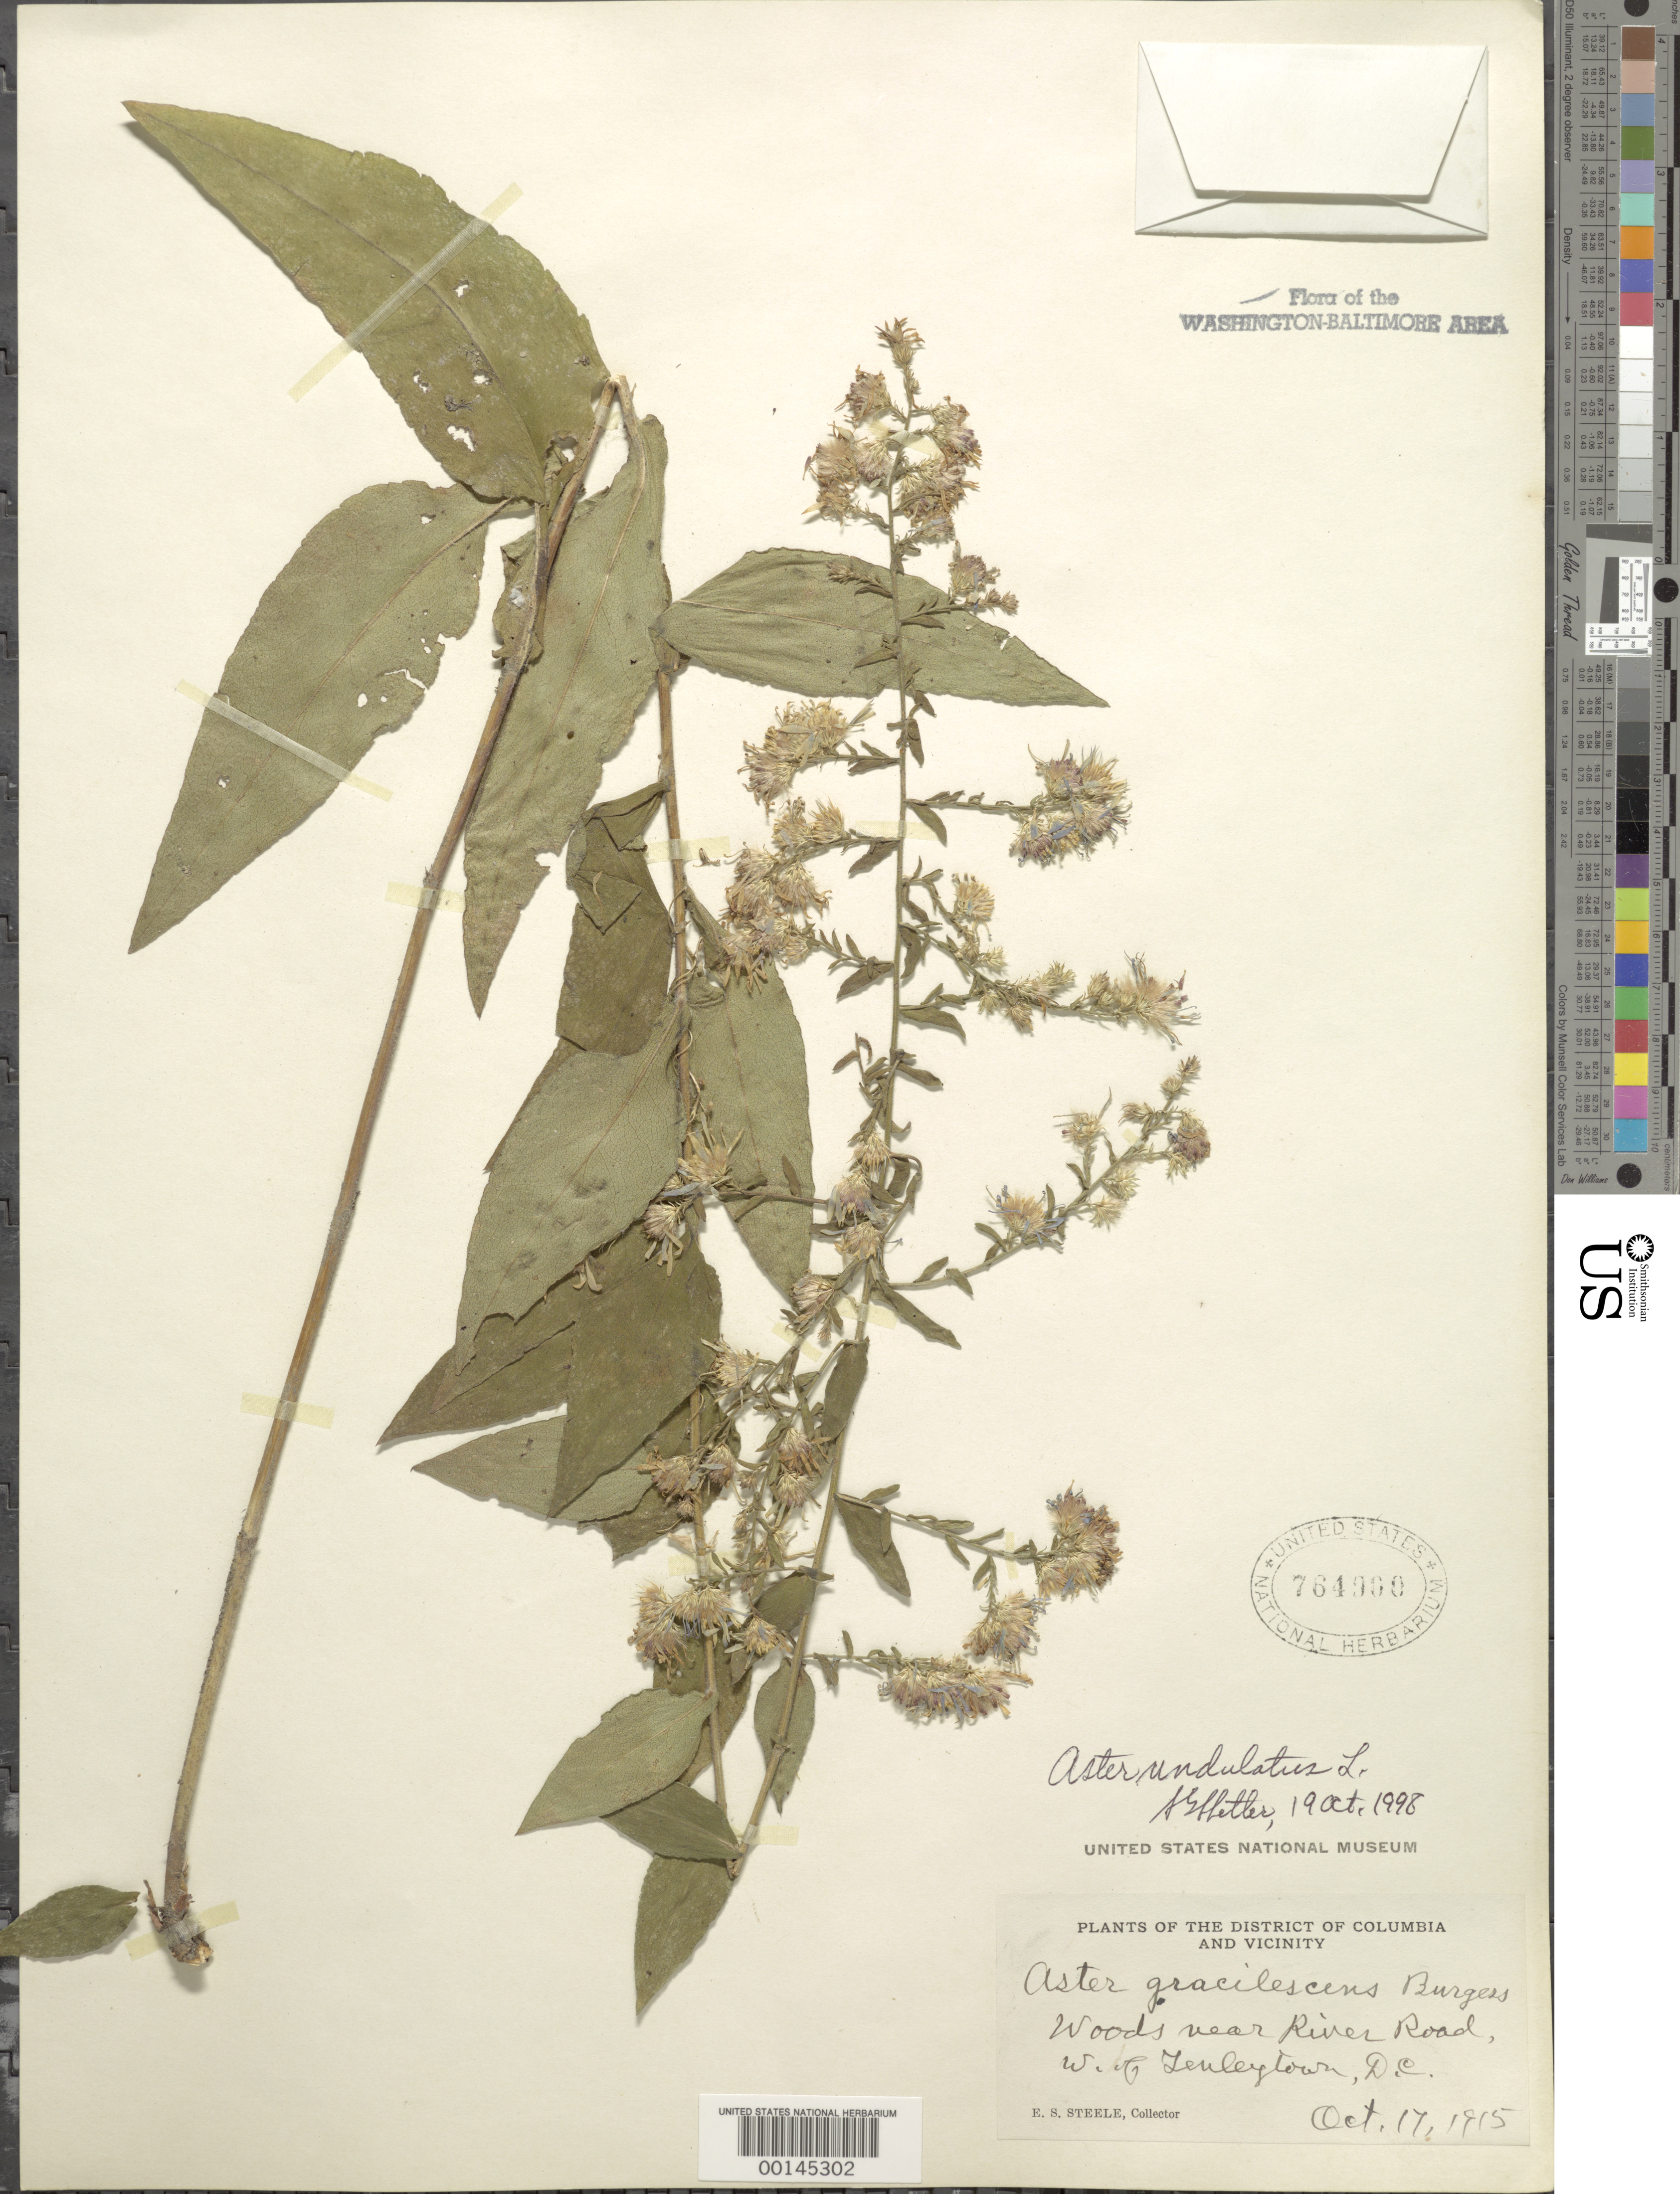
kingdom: Plantae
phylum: Tracheophyta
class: Magnoliopsida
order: Asterales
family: Asteraceae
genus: Symphyotrichum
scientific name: Symphyotrichum undulatum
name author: (L.) G.L. Nesom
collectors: E. C. Leonard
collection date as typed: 17 Oct 1915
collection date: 1915-10-17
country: United States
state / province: District of Columbia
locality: West of Tenleytown near River Road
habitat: Woods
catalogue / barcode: US 764900